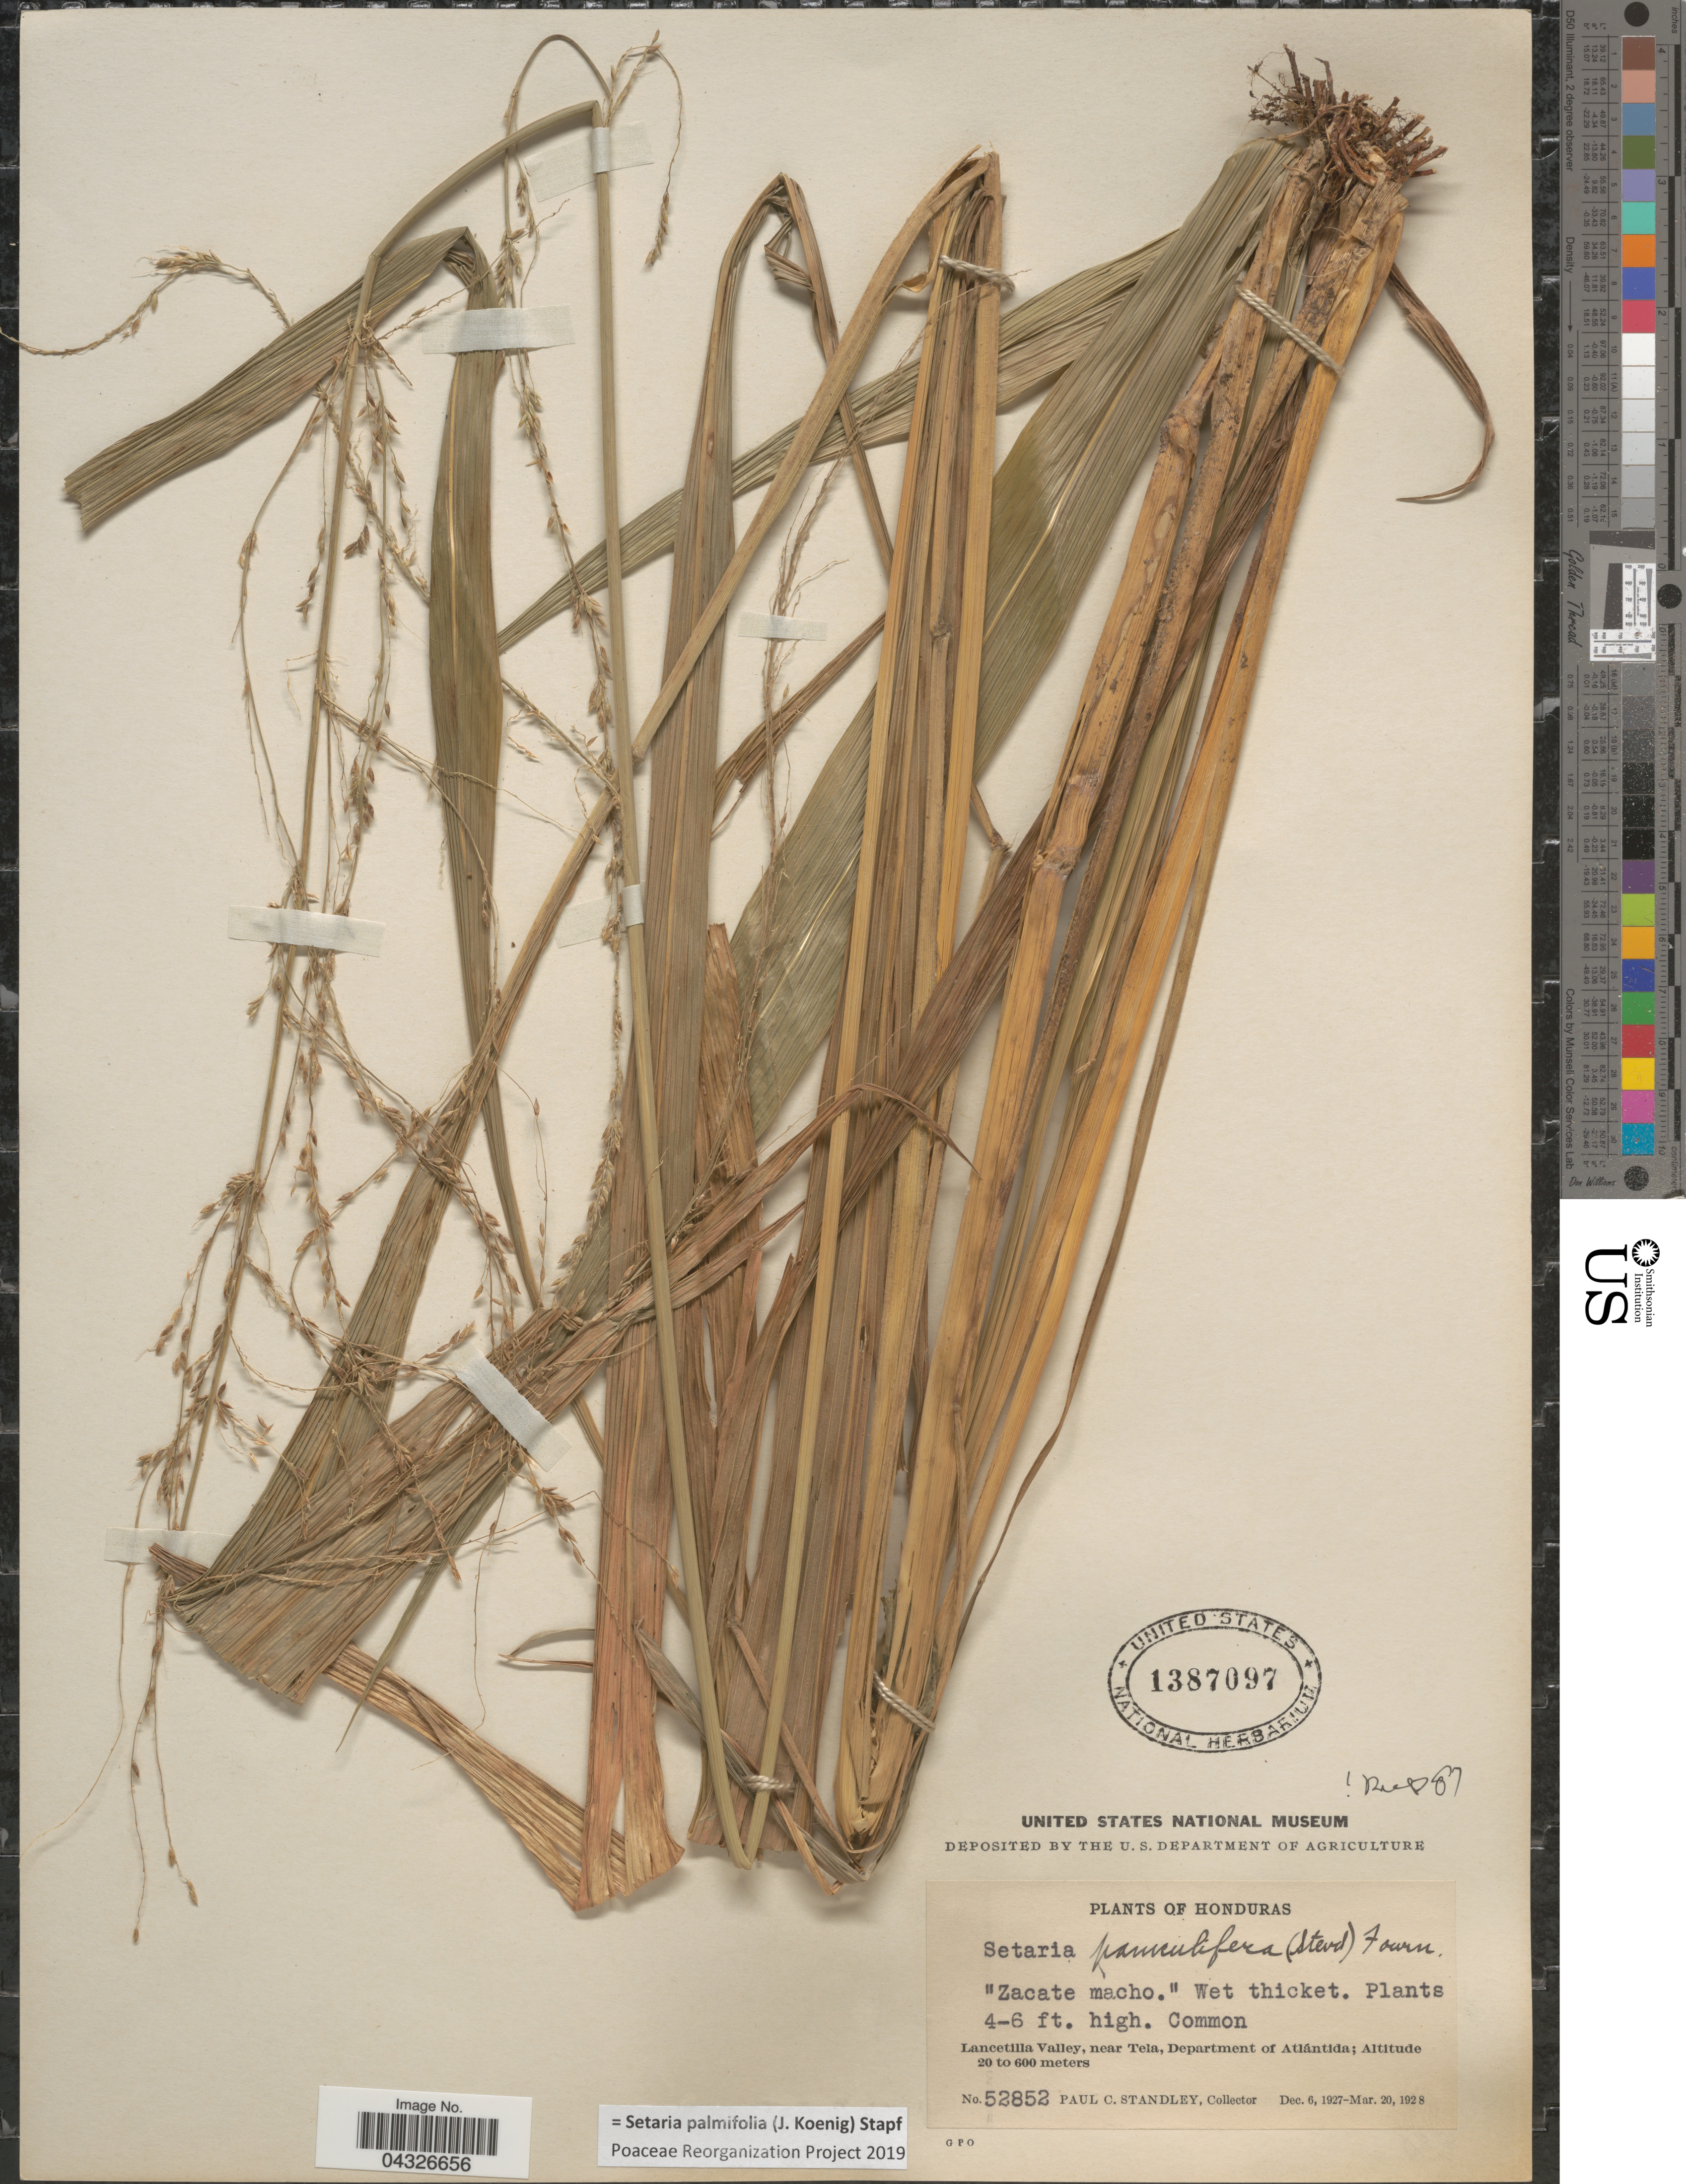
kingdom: Plantae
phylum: Tracheophyta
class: Liliopsida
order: Poales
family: Poaceae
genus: Setaria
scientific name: Setaria palmifolia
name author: (J. Koenig) Stapf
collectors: P. C. Standley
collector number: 52852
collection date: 1927-12-06/1928-03-20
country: Honduras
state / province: Atlantida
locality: Lancetilla Valley, near Tela, Department of Atlántida.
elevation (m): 20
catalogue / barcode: US 1387097